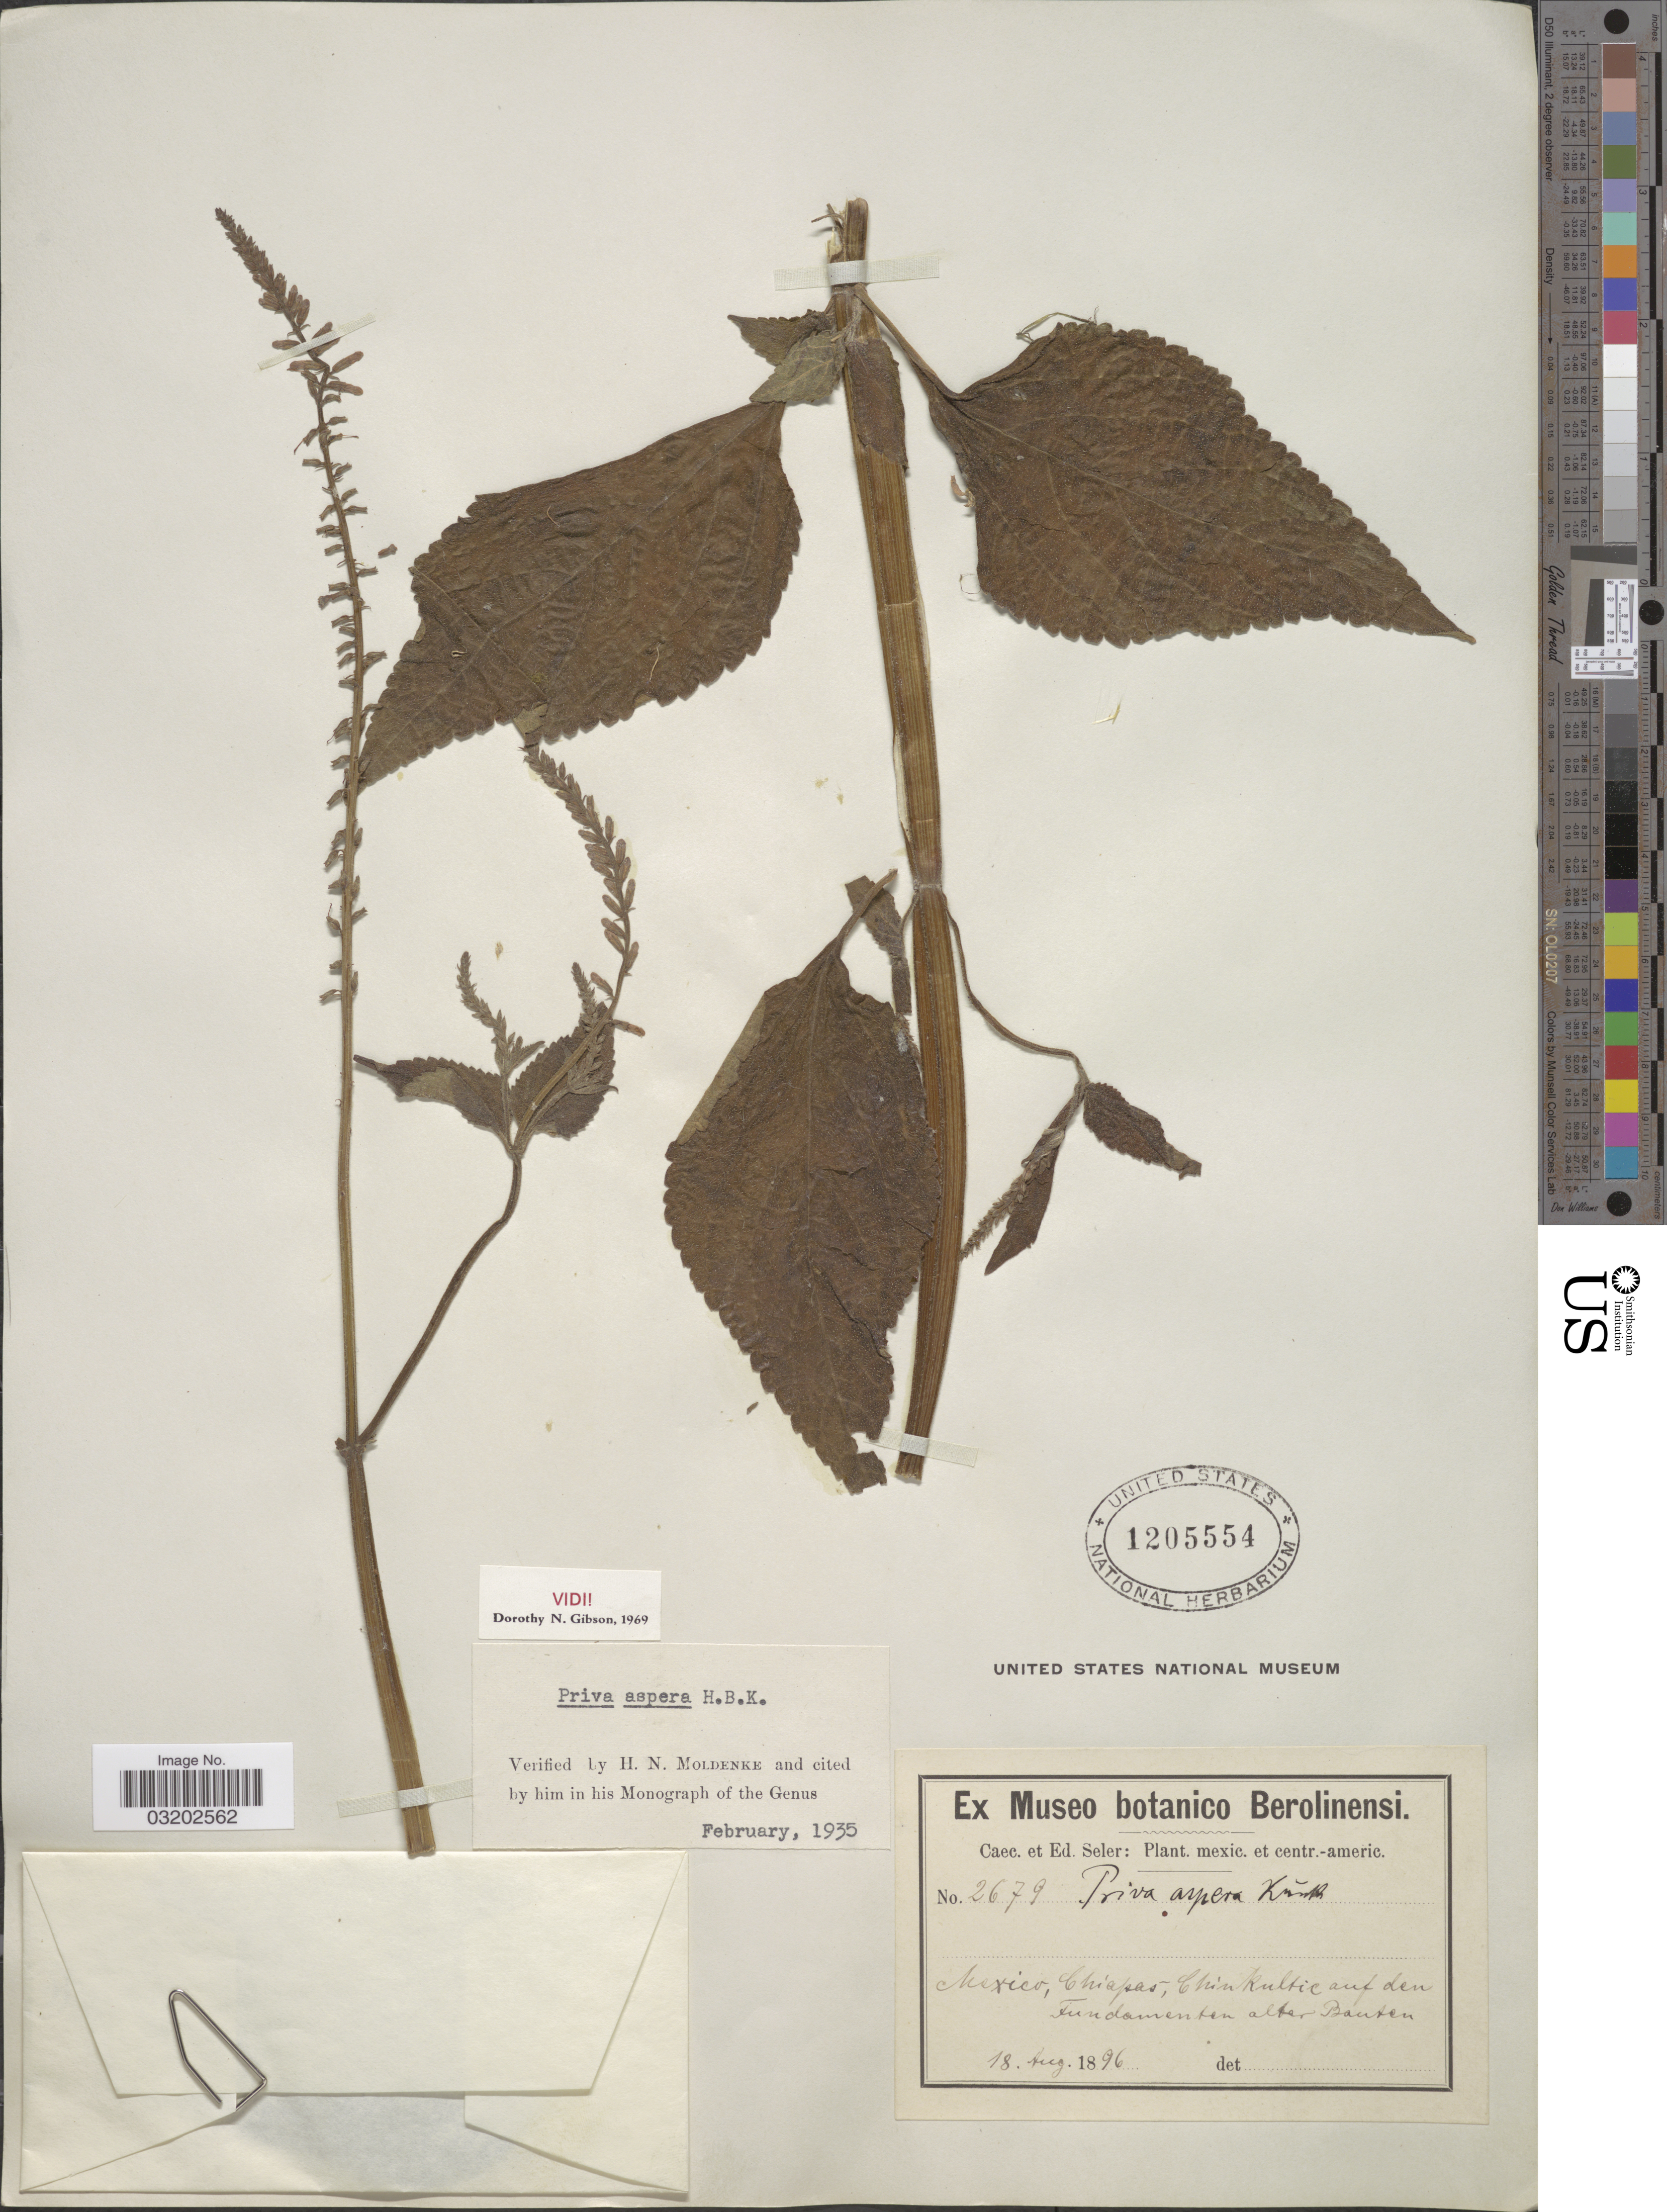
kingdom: Plantae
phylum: Tracheophyta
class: Magnoliopsida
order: Lamiales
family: Verbenaceae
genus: Priva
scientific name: Priva aspera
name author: Kunth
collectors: ex Caec. et Ed Seler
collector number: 2679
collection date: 1896-08-18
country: Mexico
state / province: Chiapas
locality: Chinkultic auf den Fundamenten alter Bauten.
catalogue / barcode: US 1205554